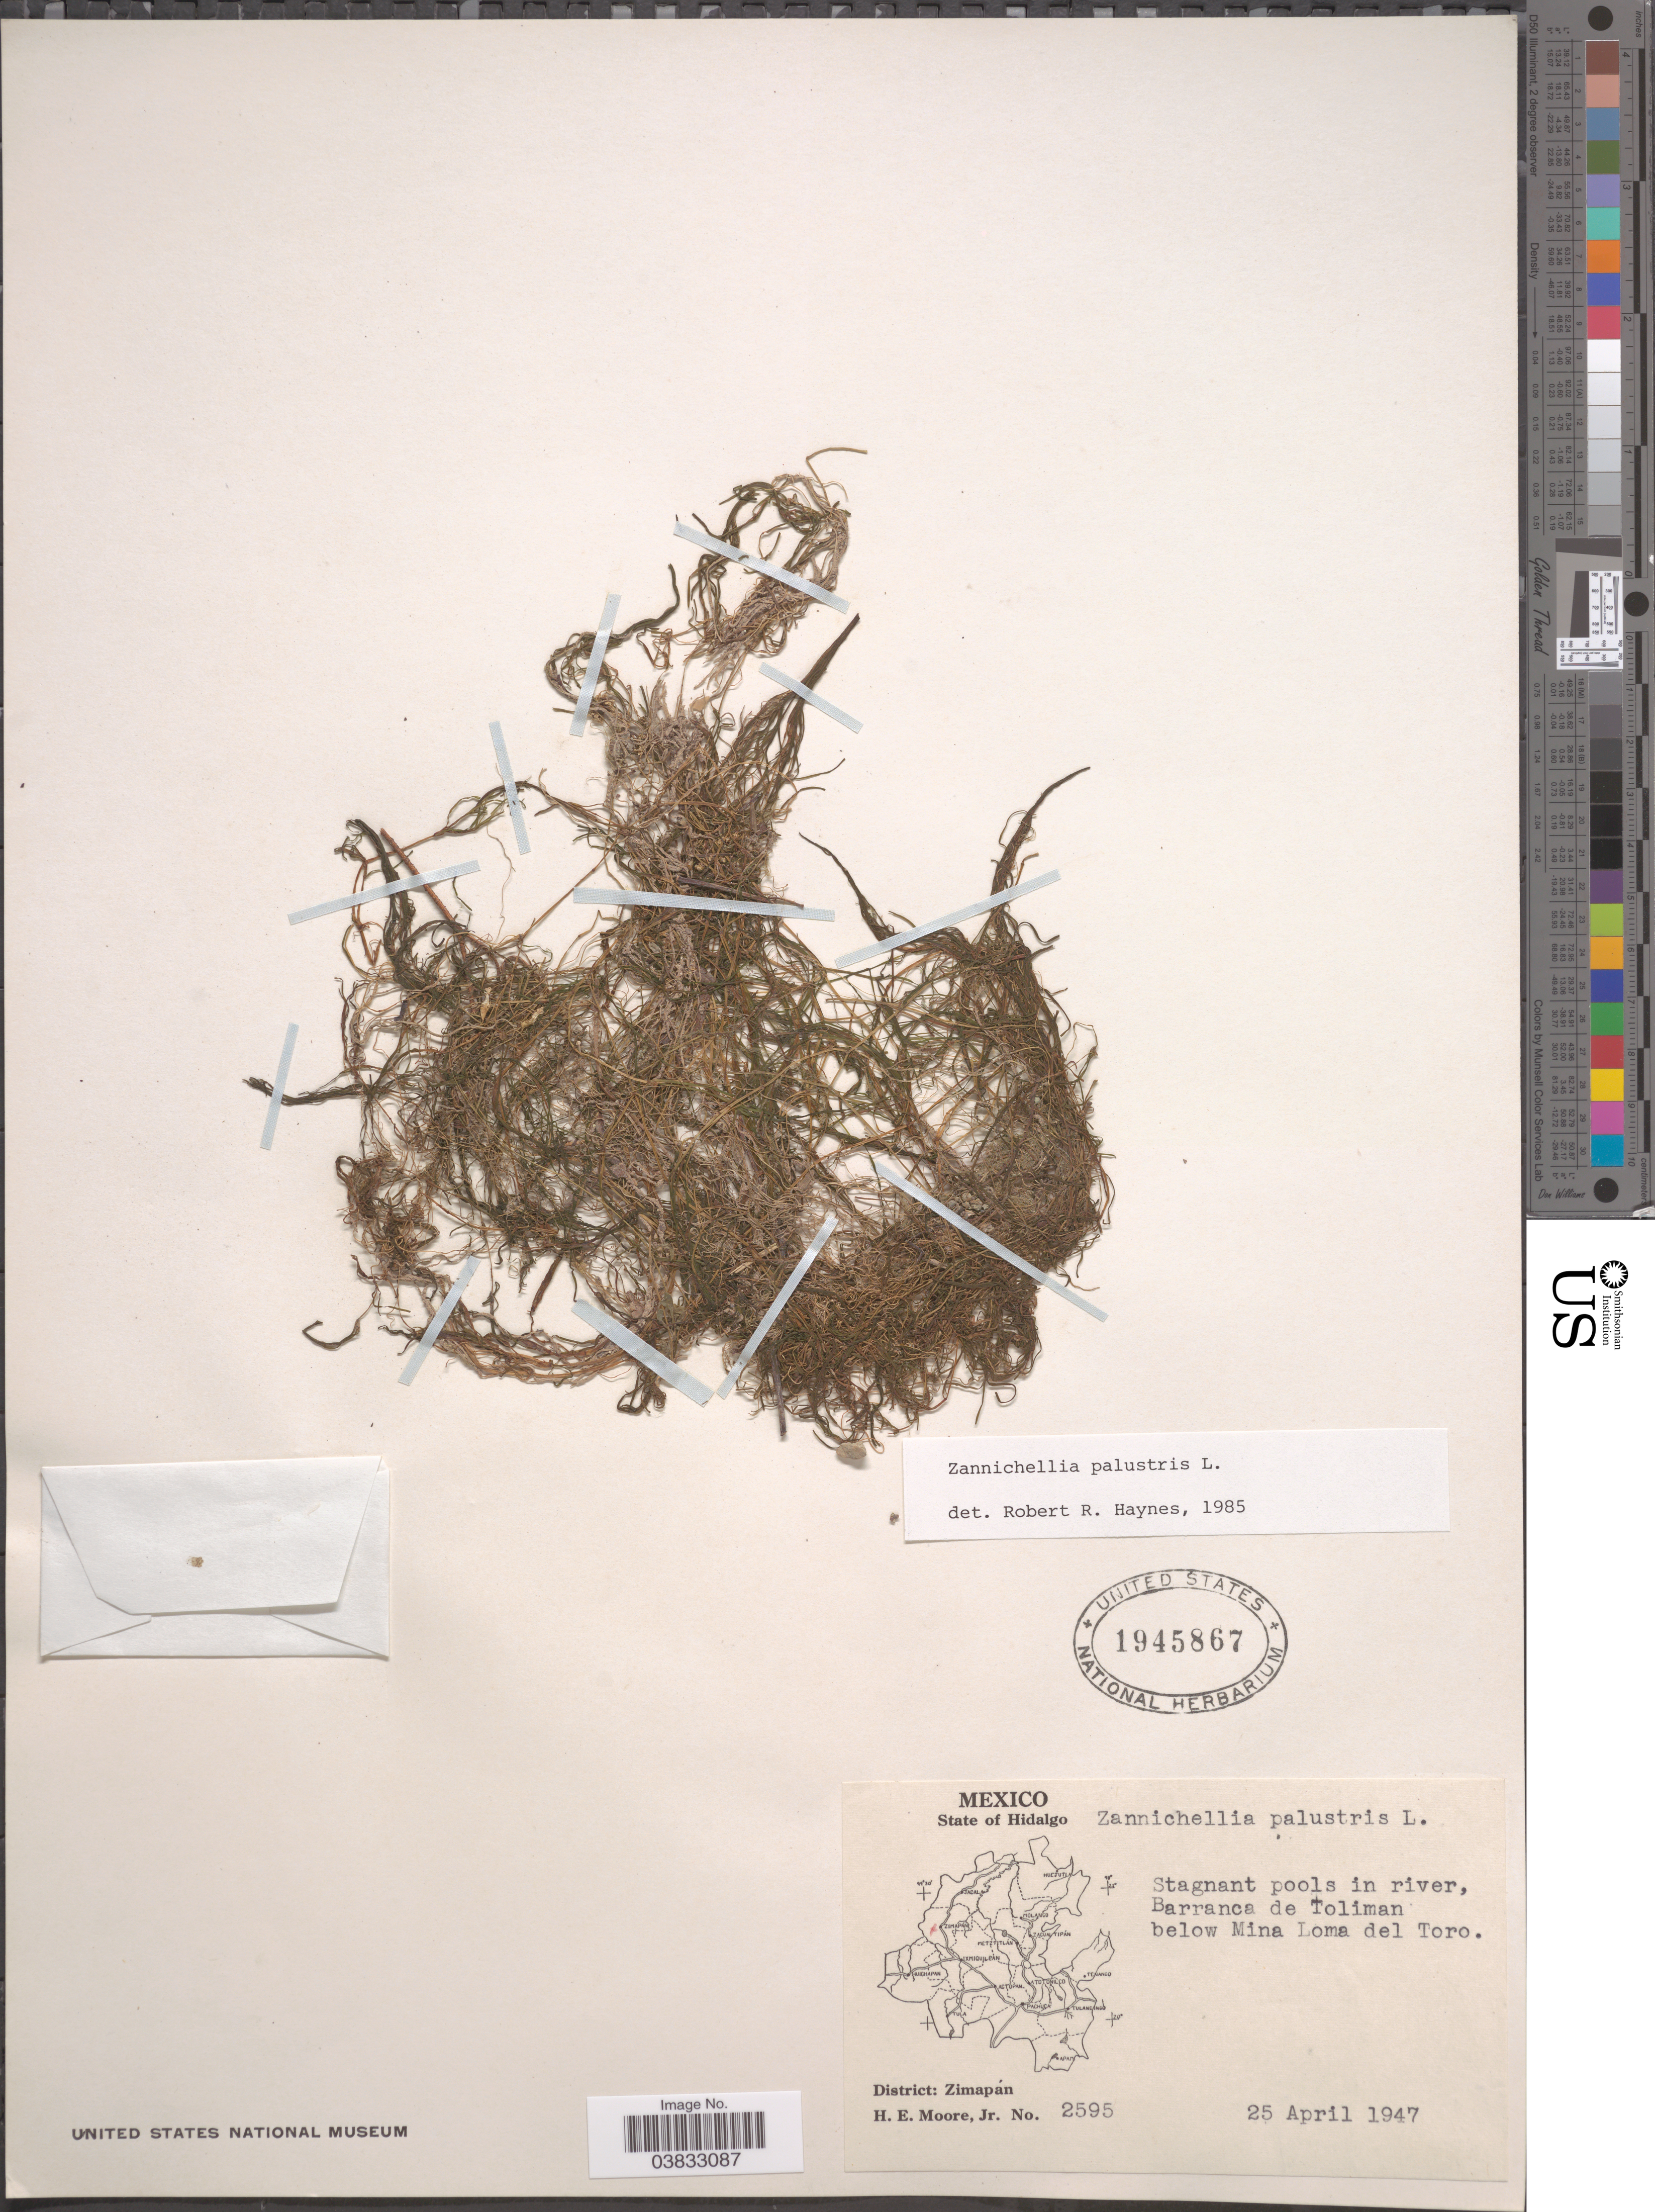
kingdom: Plantae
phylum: Tracheophyta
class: Liliopsida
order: Alismatales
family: Potamogetonaceae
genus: Zannichellia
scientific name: Zannichellia palustris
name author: L.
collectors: H. Moore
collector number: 2595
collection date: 1947-04-25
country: Mexico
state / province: Hidalgo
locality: Stagnant pools in river, Barranca de Toliman, below Mina Loma del Toro. District: Zimapán.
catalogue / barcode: US 1945867